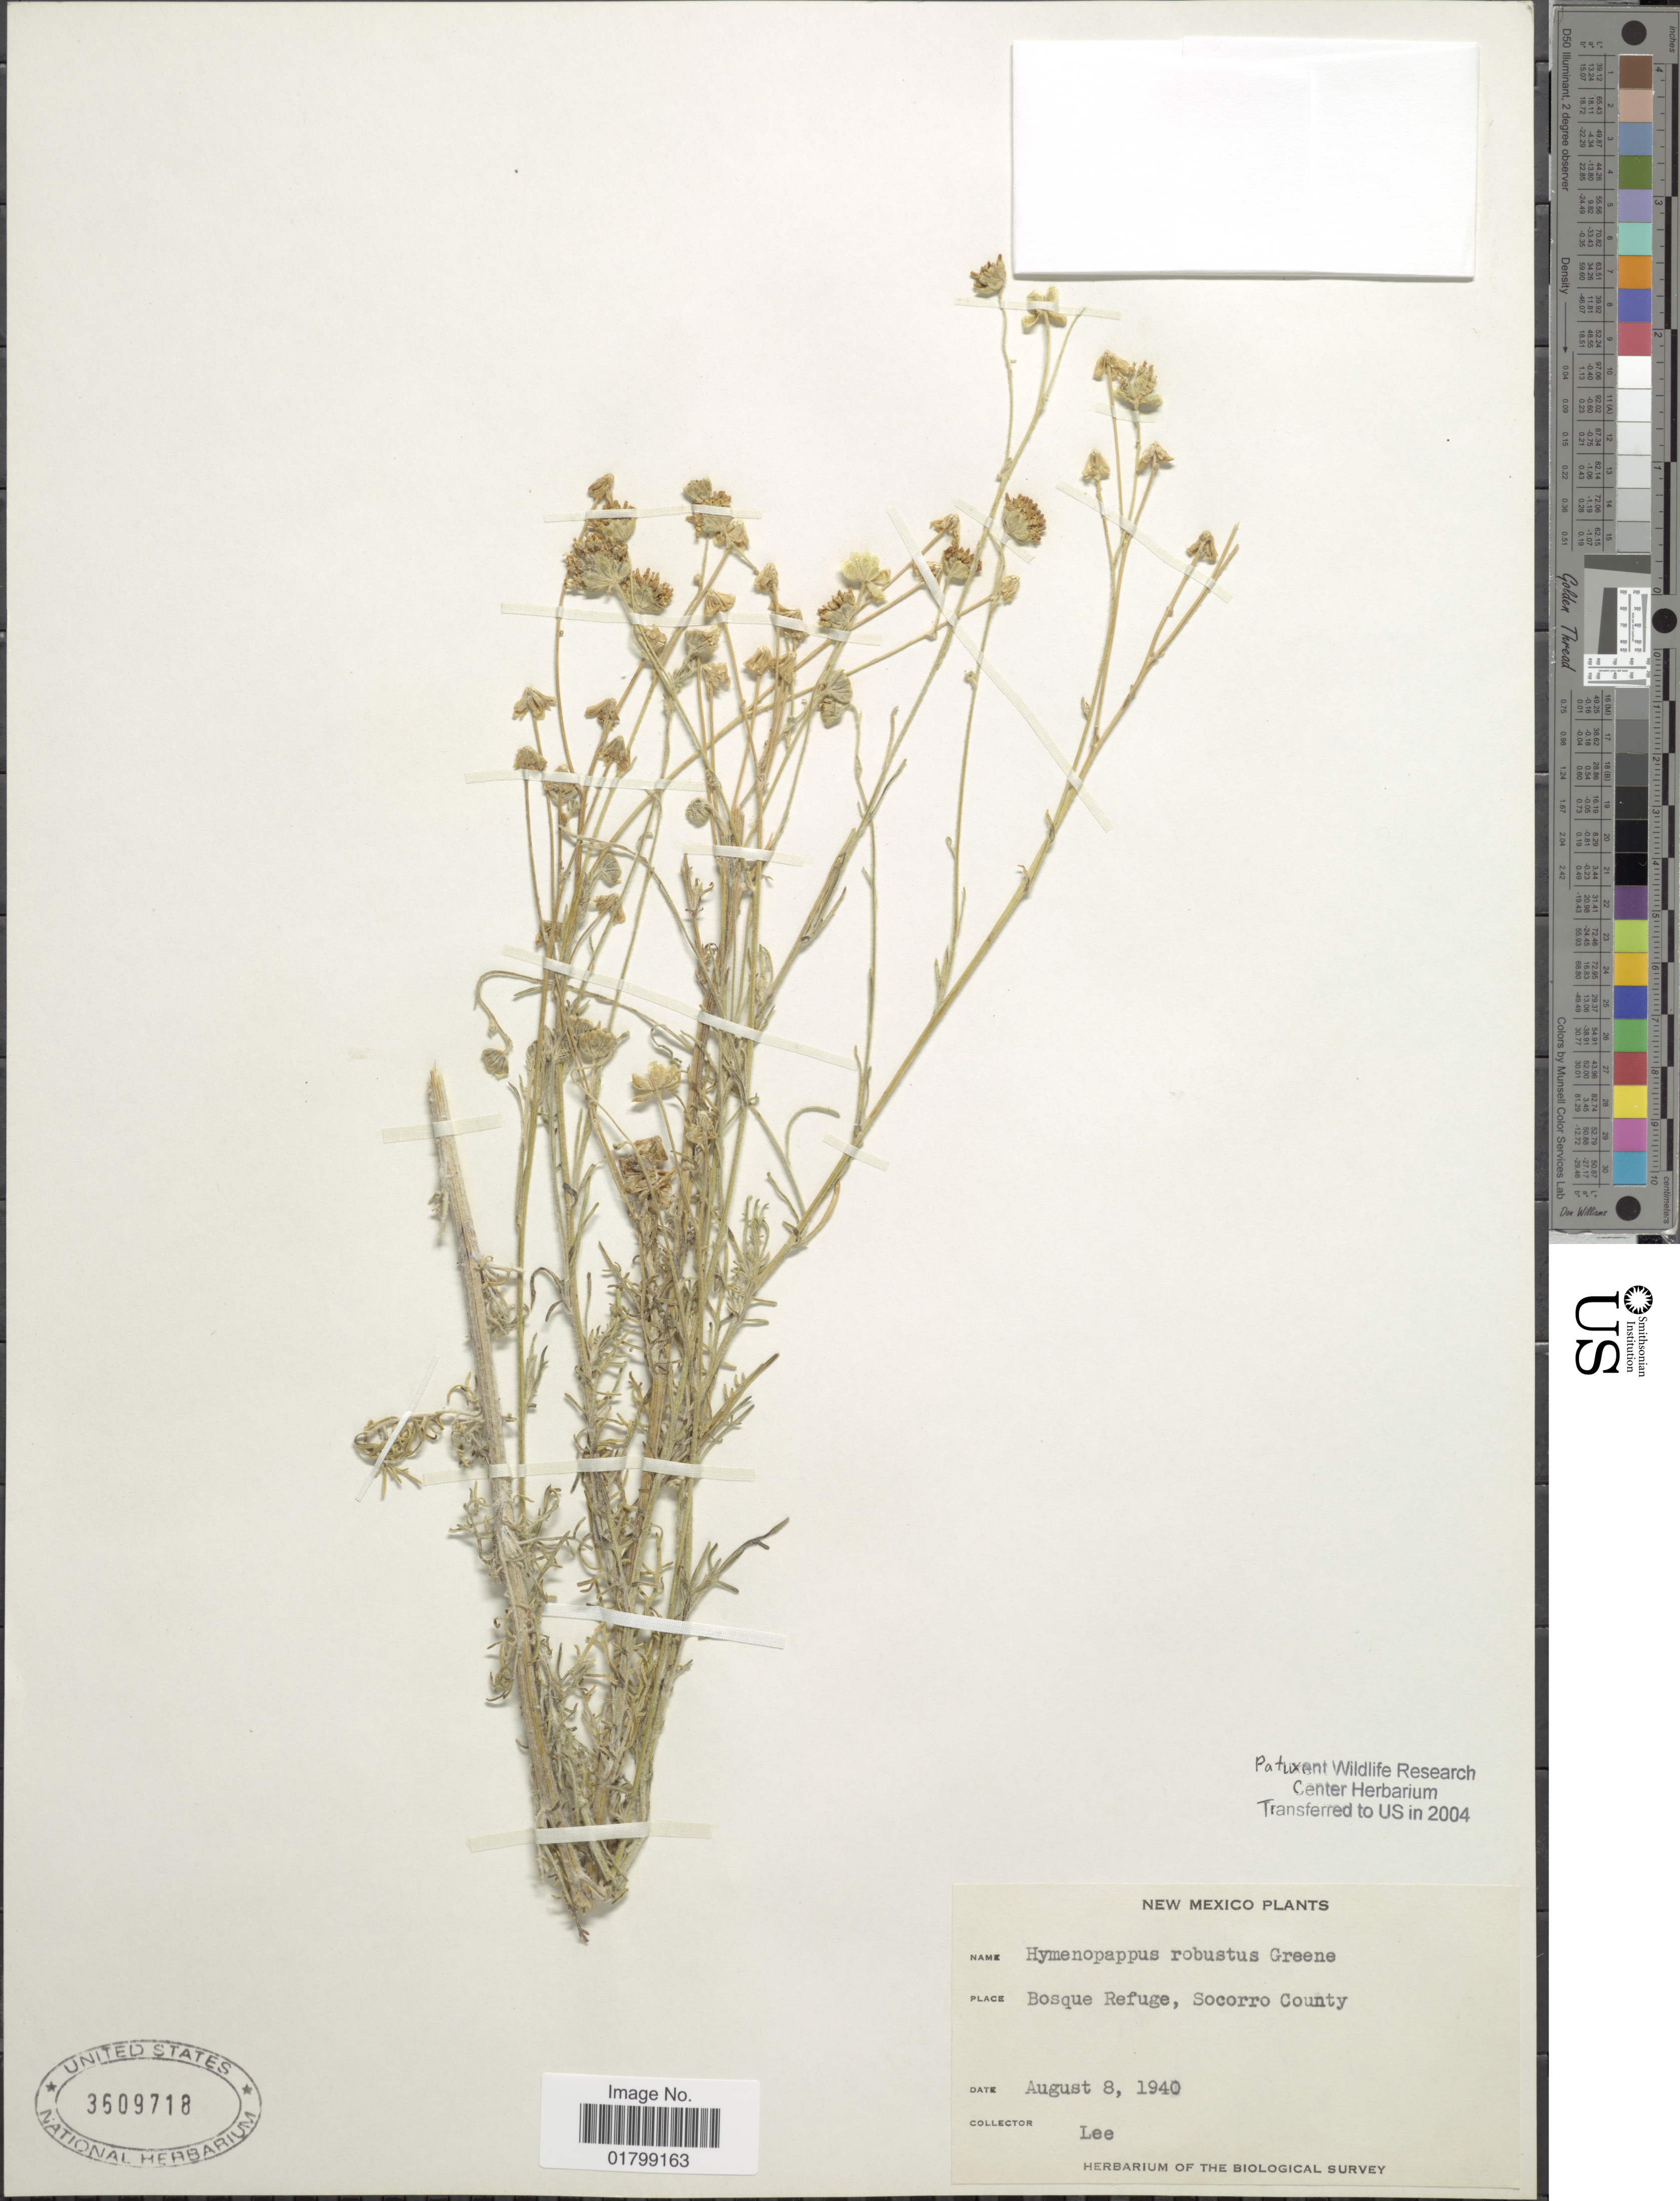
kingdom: Plantae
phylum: Tracheophyta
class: Magnoliopsida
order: Asterales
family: Asteraceae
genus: Hymenopappus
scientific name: Hymenopappus scabiosaeus var. scabiosaeus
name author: L'Hér.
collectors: -. Lee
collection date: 1940-08-08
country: United States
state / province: New Mexico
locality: Bosque Refuge, Socorro County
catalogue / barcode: US 3609718